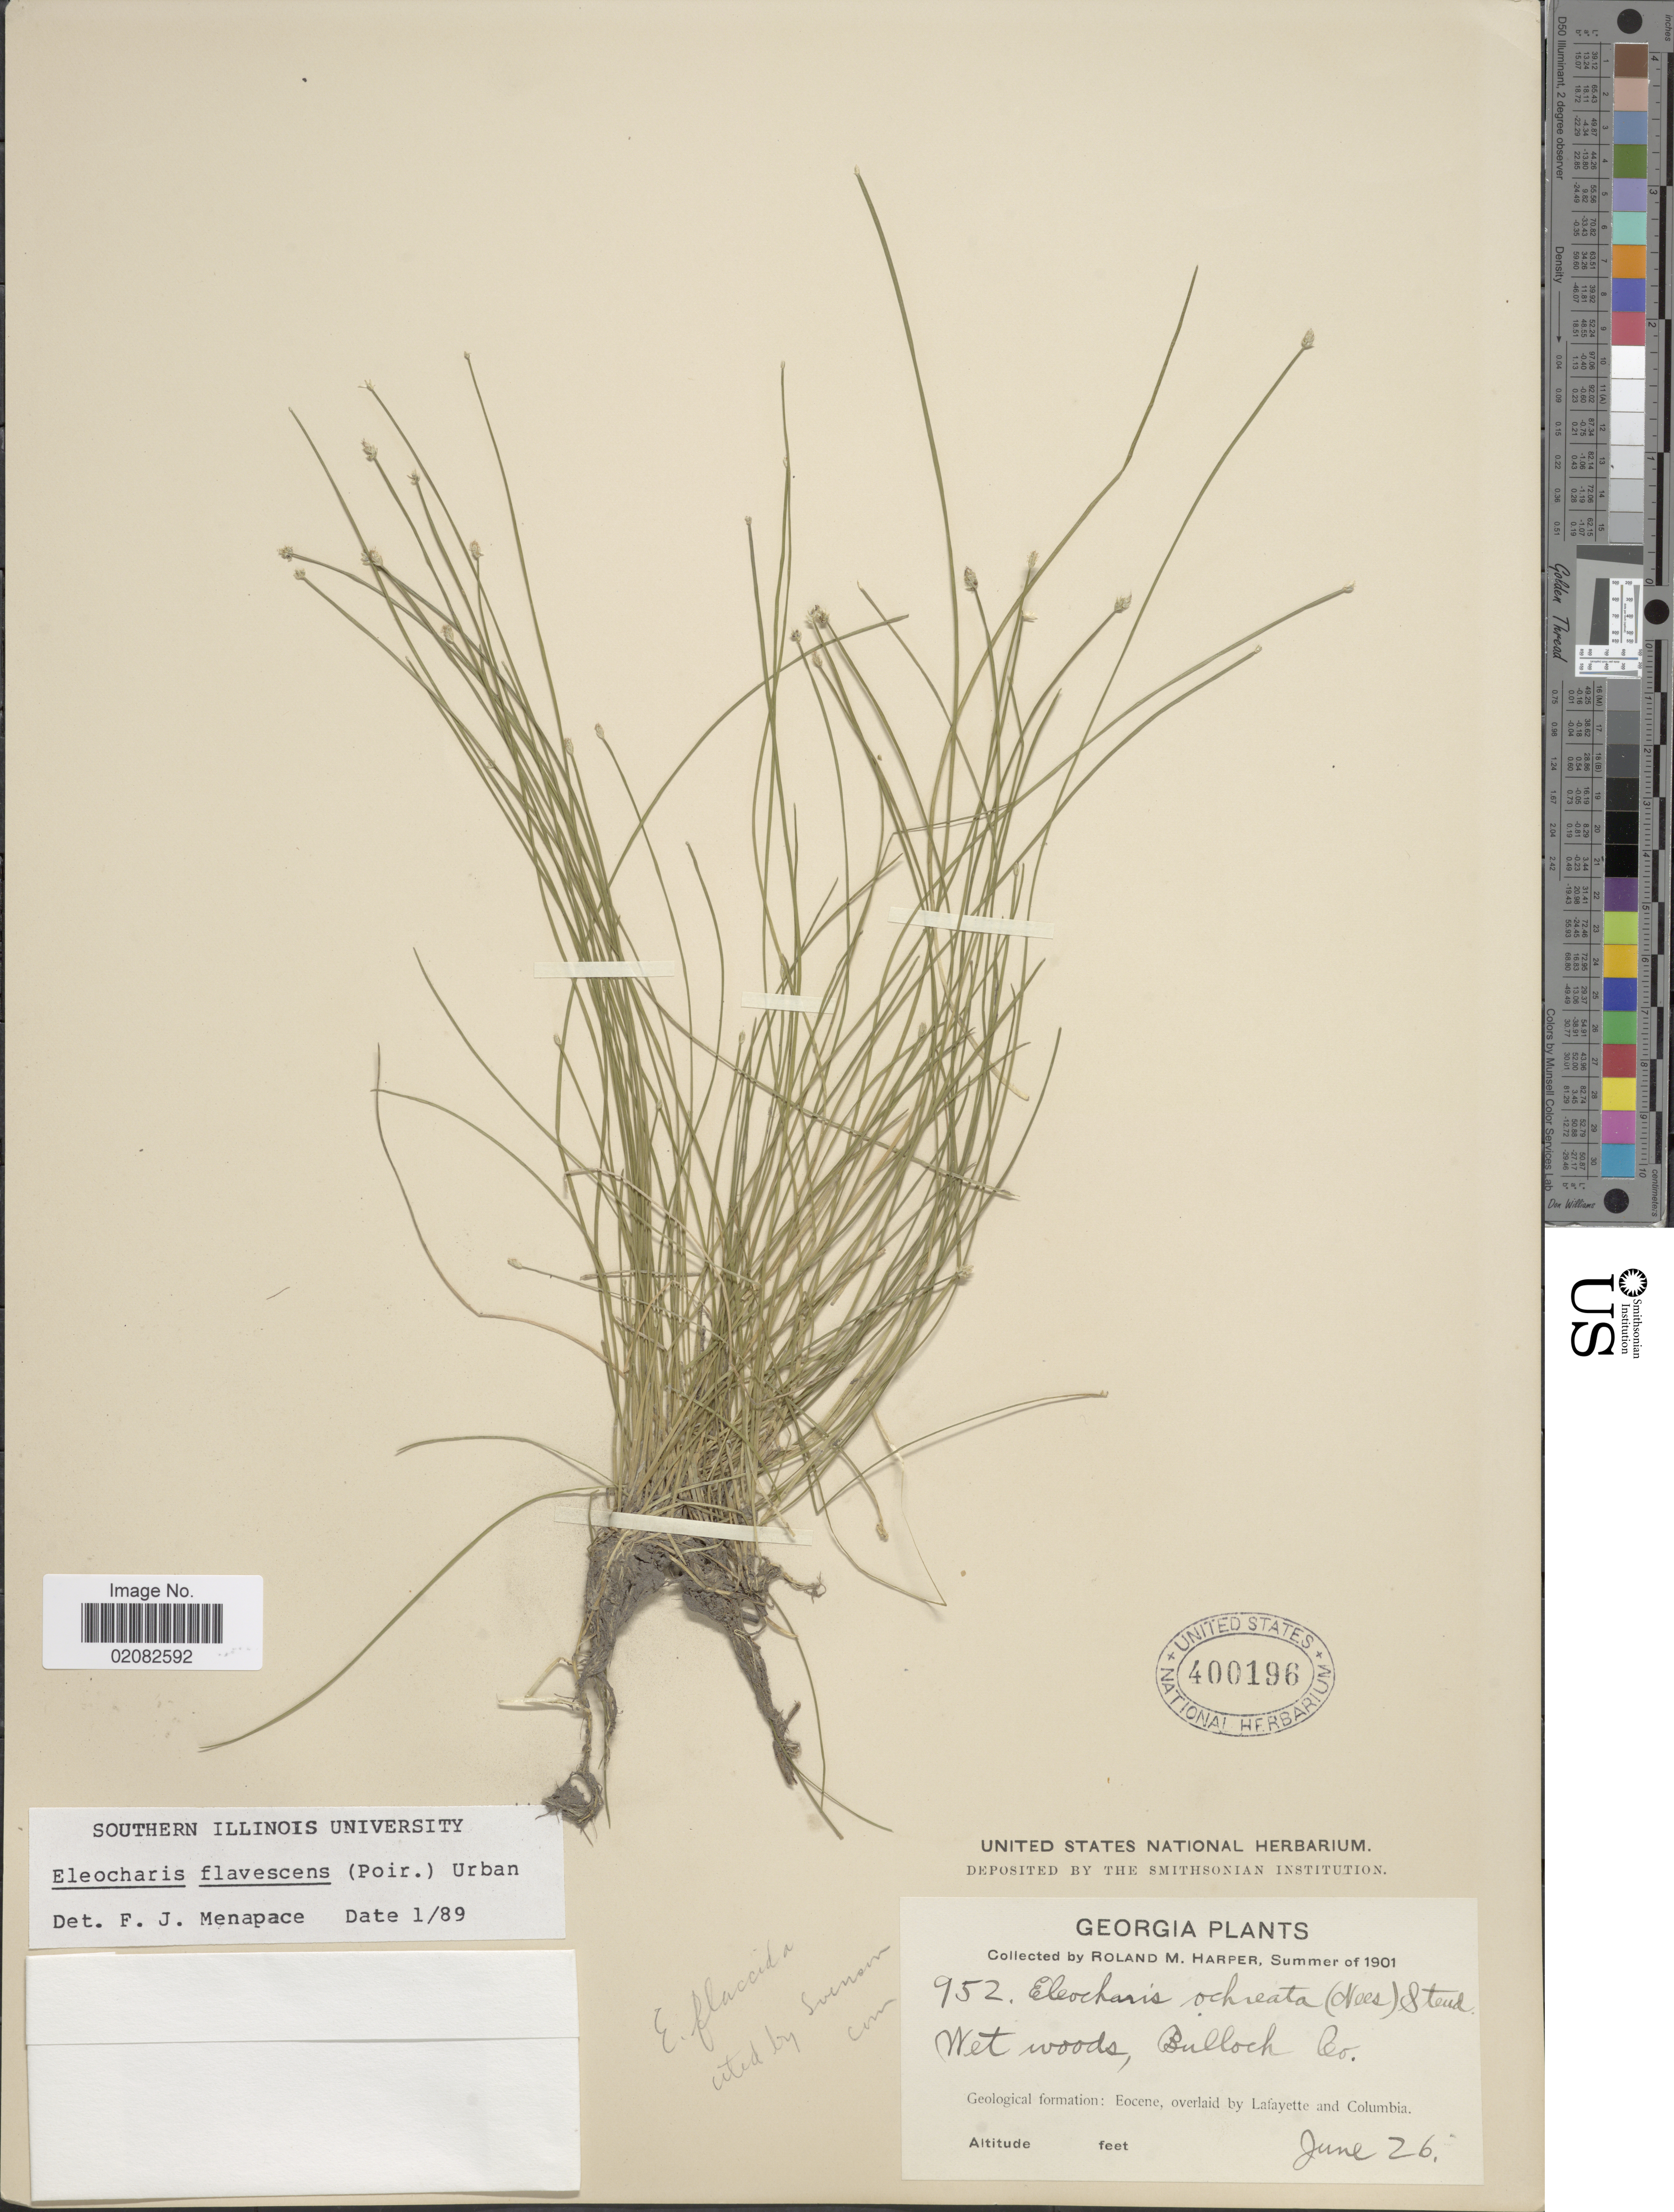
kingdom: Plantae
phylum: Tracheophyta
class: Liliopsida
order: Poales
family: Cyperaceae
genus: Eleocharis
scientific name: Eleocharis flavescens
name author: (Poir.) Urb.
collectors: R. M. Harper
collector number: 952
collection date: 1901-06-26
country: United States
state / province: Georgia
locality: Bullock Co.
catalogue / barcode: US 400196